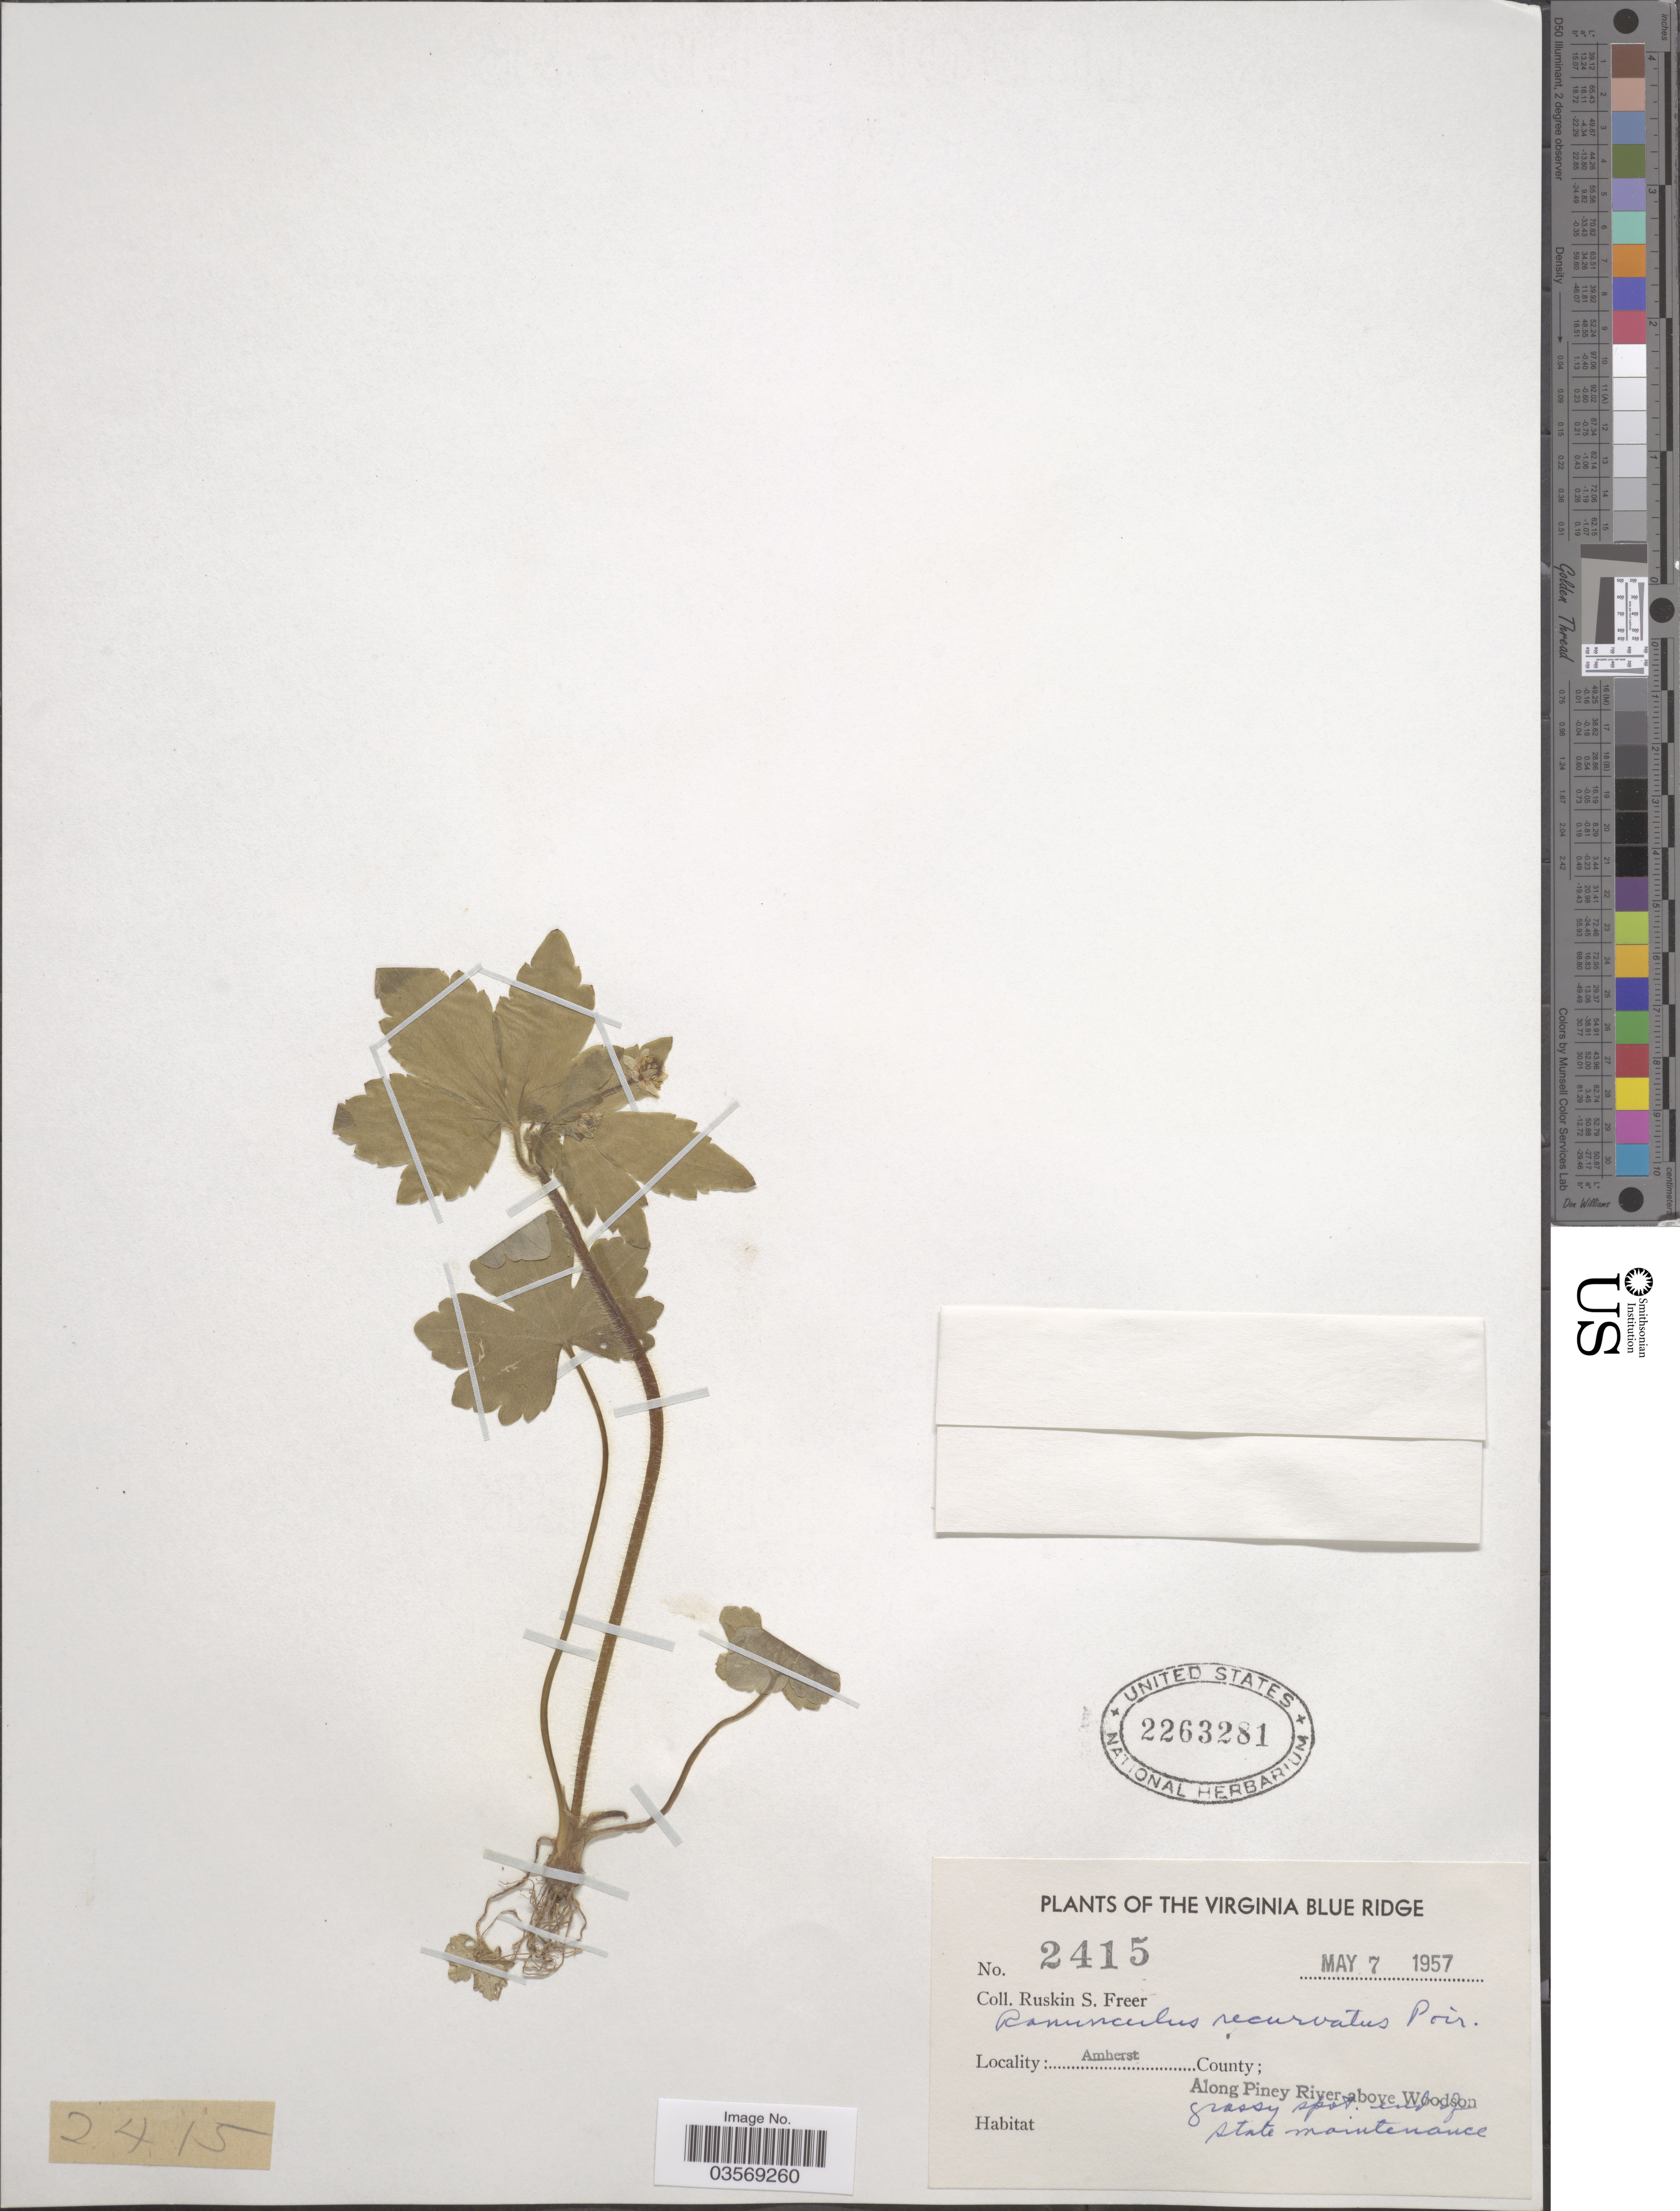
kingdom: Plantae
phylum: Tracheophyta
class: Magnoliopsida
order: Ranunculales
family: Ranunculaceae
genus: Ranunculus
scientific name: Ranunculus recurvatus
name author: Poir.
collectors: R. Freer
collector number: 2415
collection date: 1957-05-07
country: United States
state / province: Virginia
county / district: Amherst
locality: The Virginia Blue Ridge. Amherst County; Along Piney River above Woodson.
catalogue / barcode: US 2263281